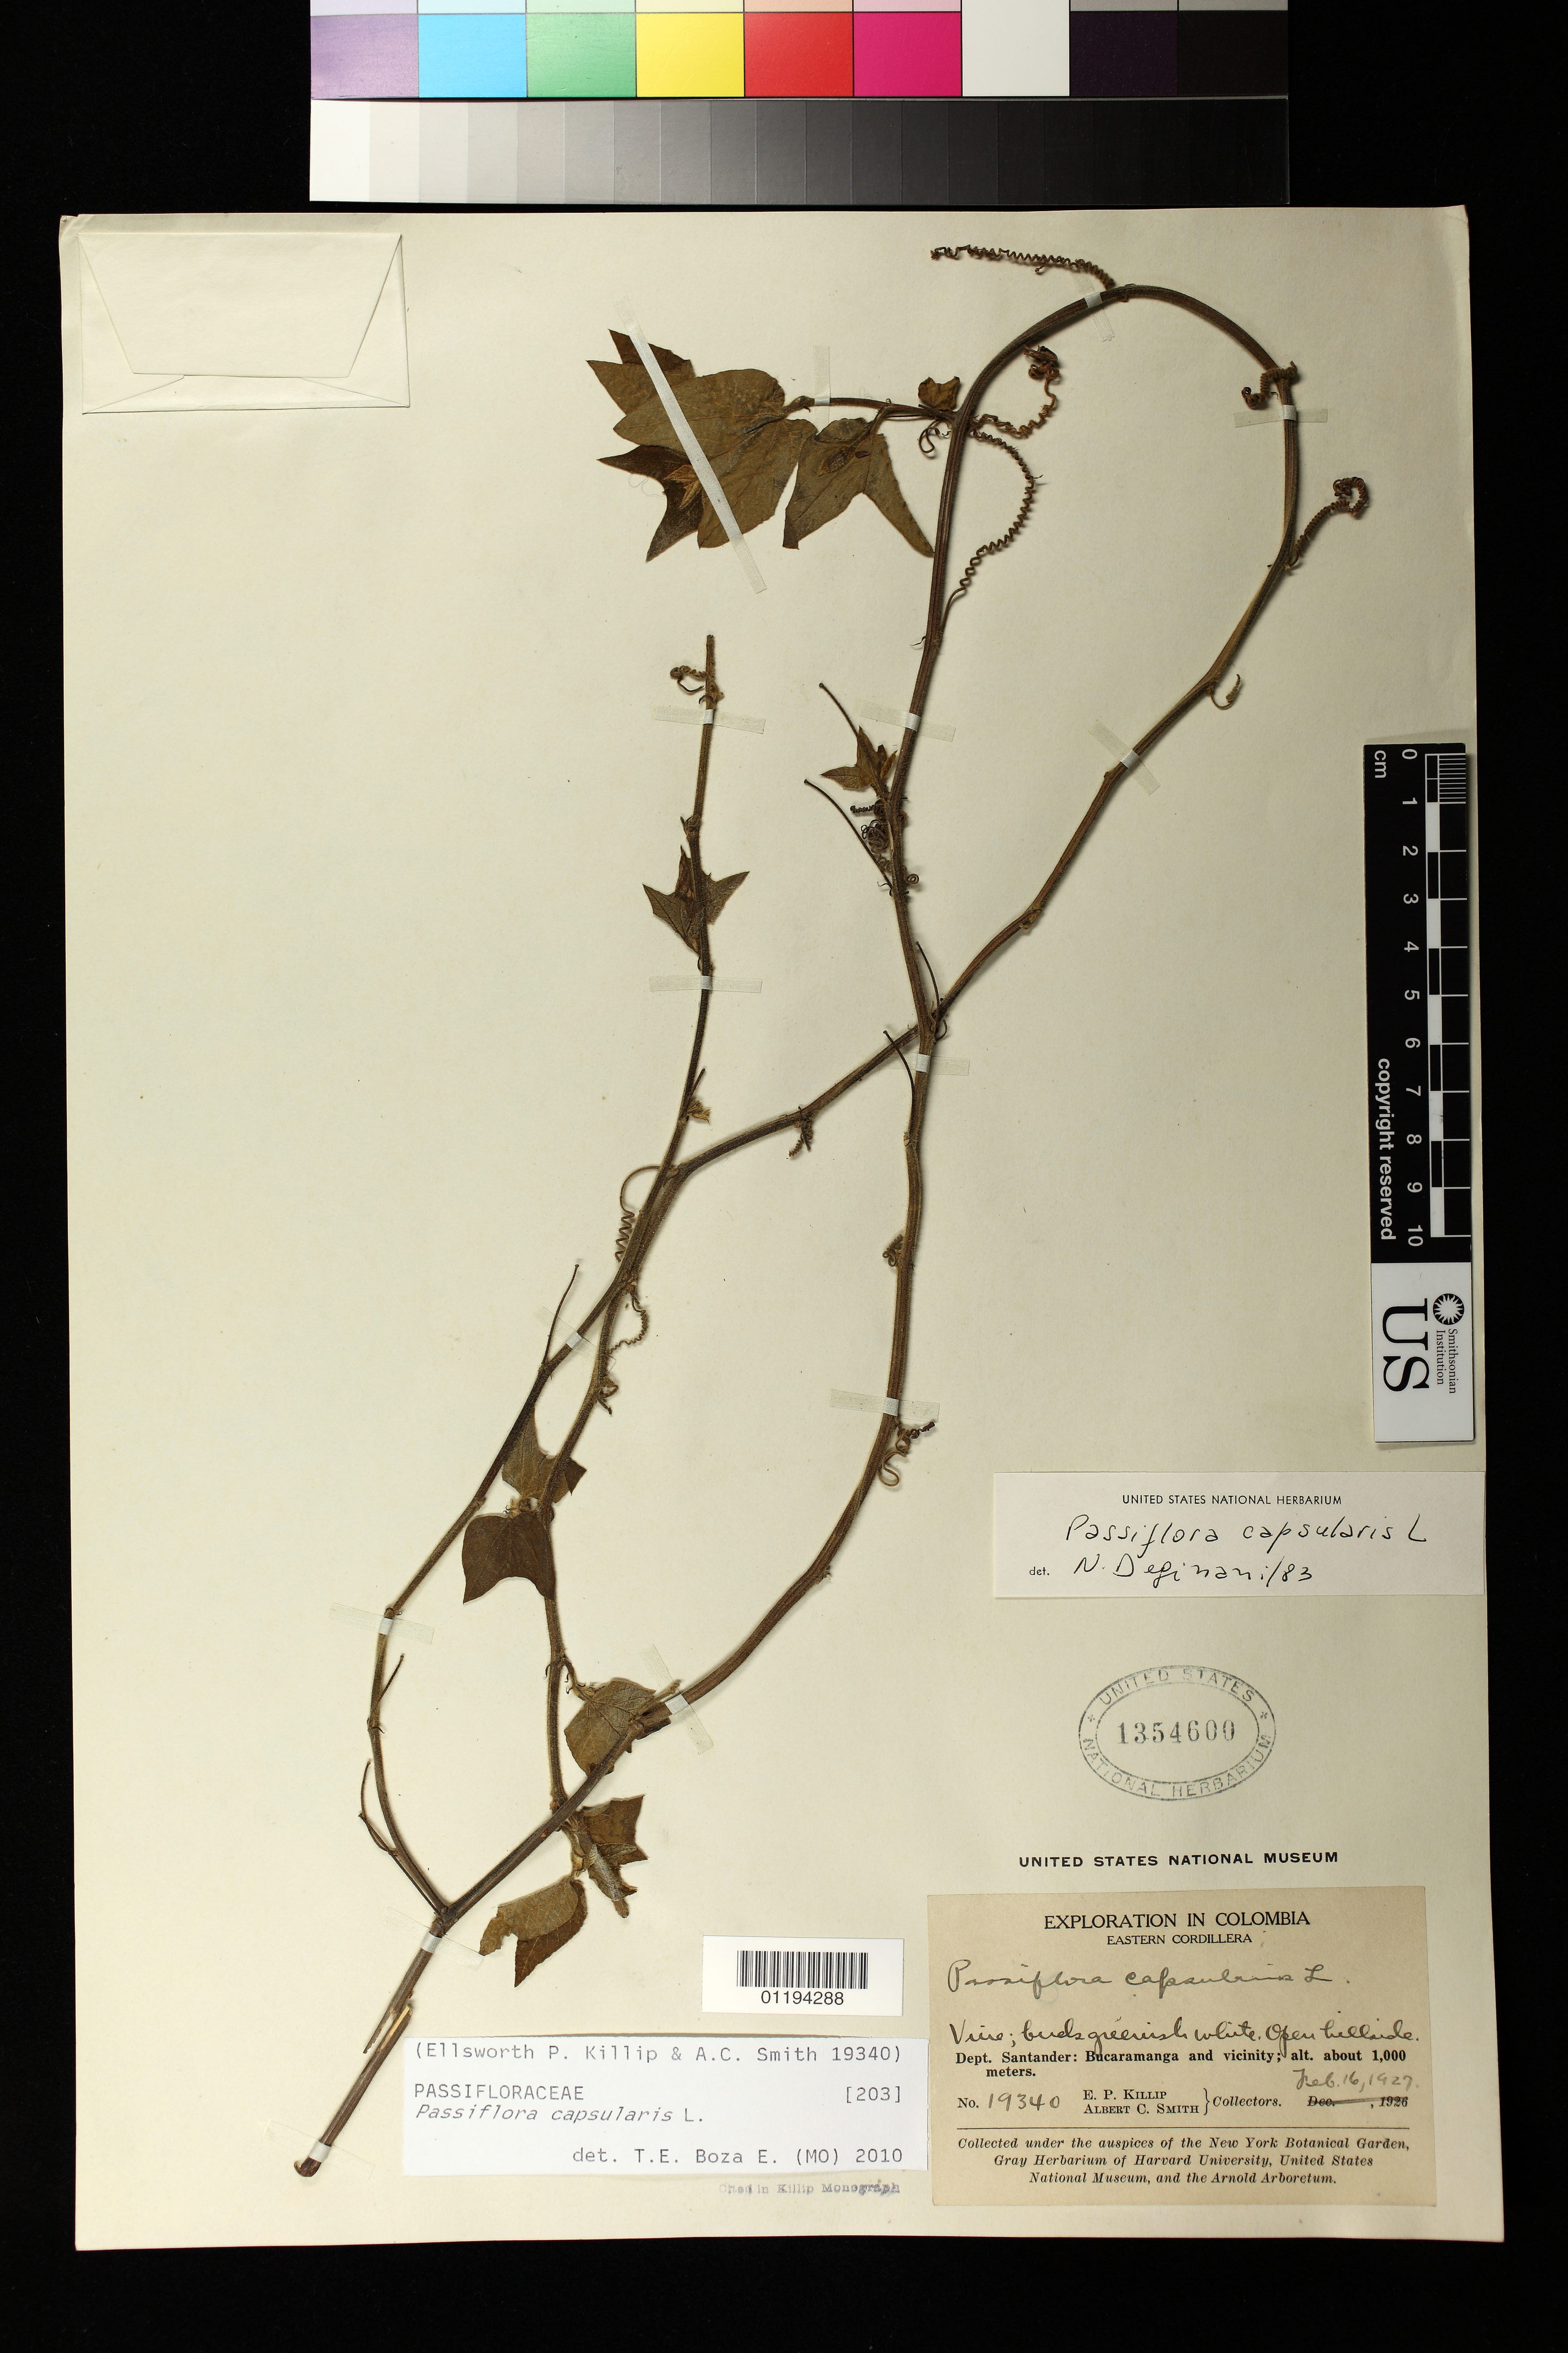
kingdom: Plantae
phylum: Tracheophyta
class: Magnoliopsida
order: Malpighiales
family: Passifloraceae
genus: Passiflora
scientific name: Passiflora capsularis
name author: L.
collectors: E. P. Killip & A. C. Smith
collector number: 19340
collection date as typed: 16 Feb 1927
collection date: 1927-02-16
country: Colombia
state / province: Santander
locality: Bucaramanga and vicinity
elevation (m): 1000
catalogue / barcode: US 1354600